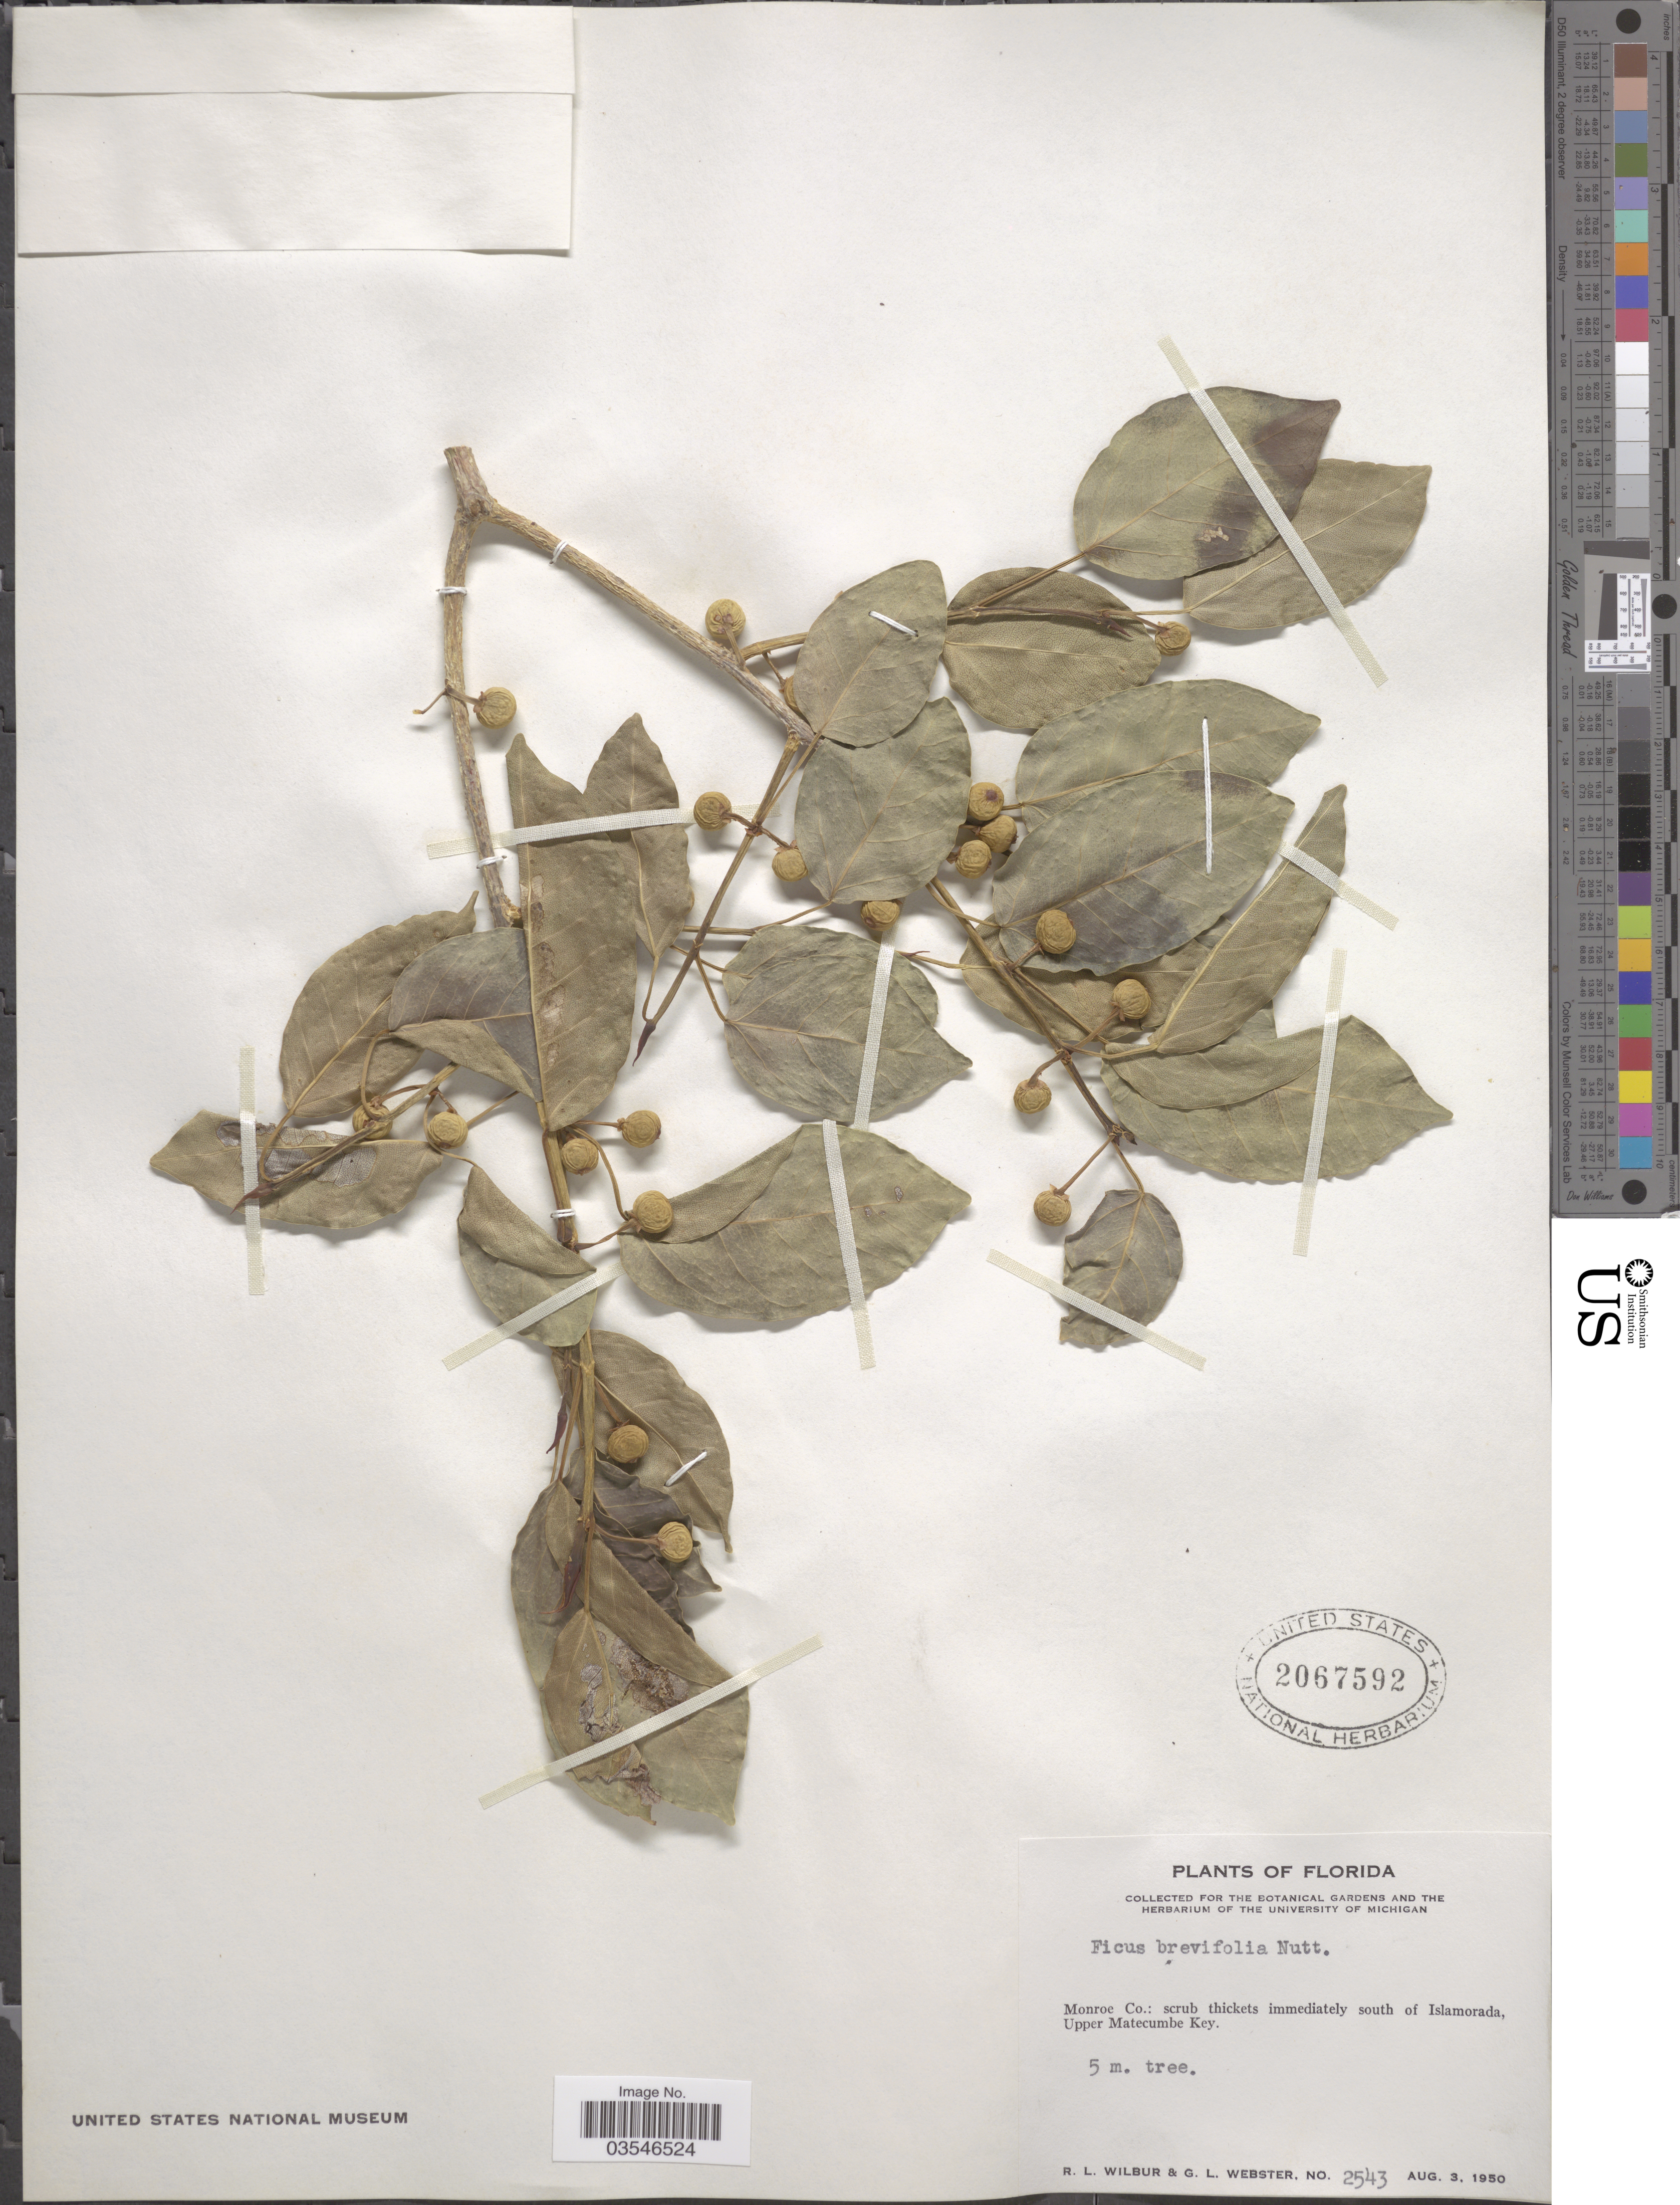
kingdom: Plantae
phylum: Tracheophyta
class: Magnoliopsida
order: Rosales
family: Moraceae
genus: Ficus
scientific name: Ficus citrifolia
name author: Mill.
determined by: Cardoso Pederneiras, L.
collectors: R. L. Wilbur & G. L. Webster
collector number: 2543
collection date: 1950-08-03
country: United States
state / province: Florida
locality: Monroe Co.: scrub thickets immediately south of Islamorada, Upper Matecumbe Key.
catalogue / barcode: US 2067592